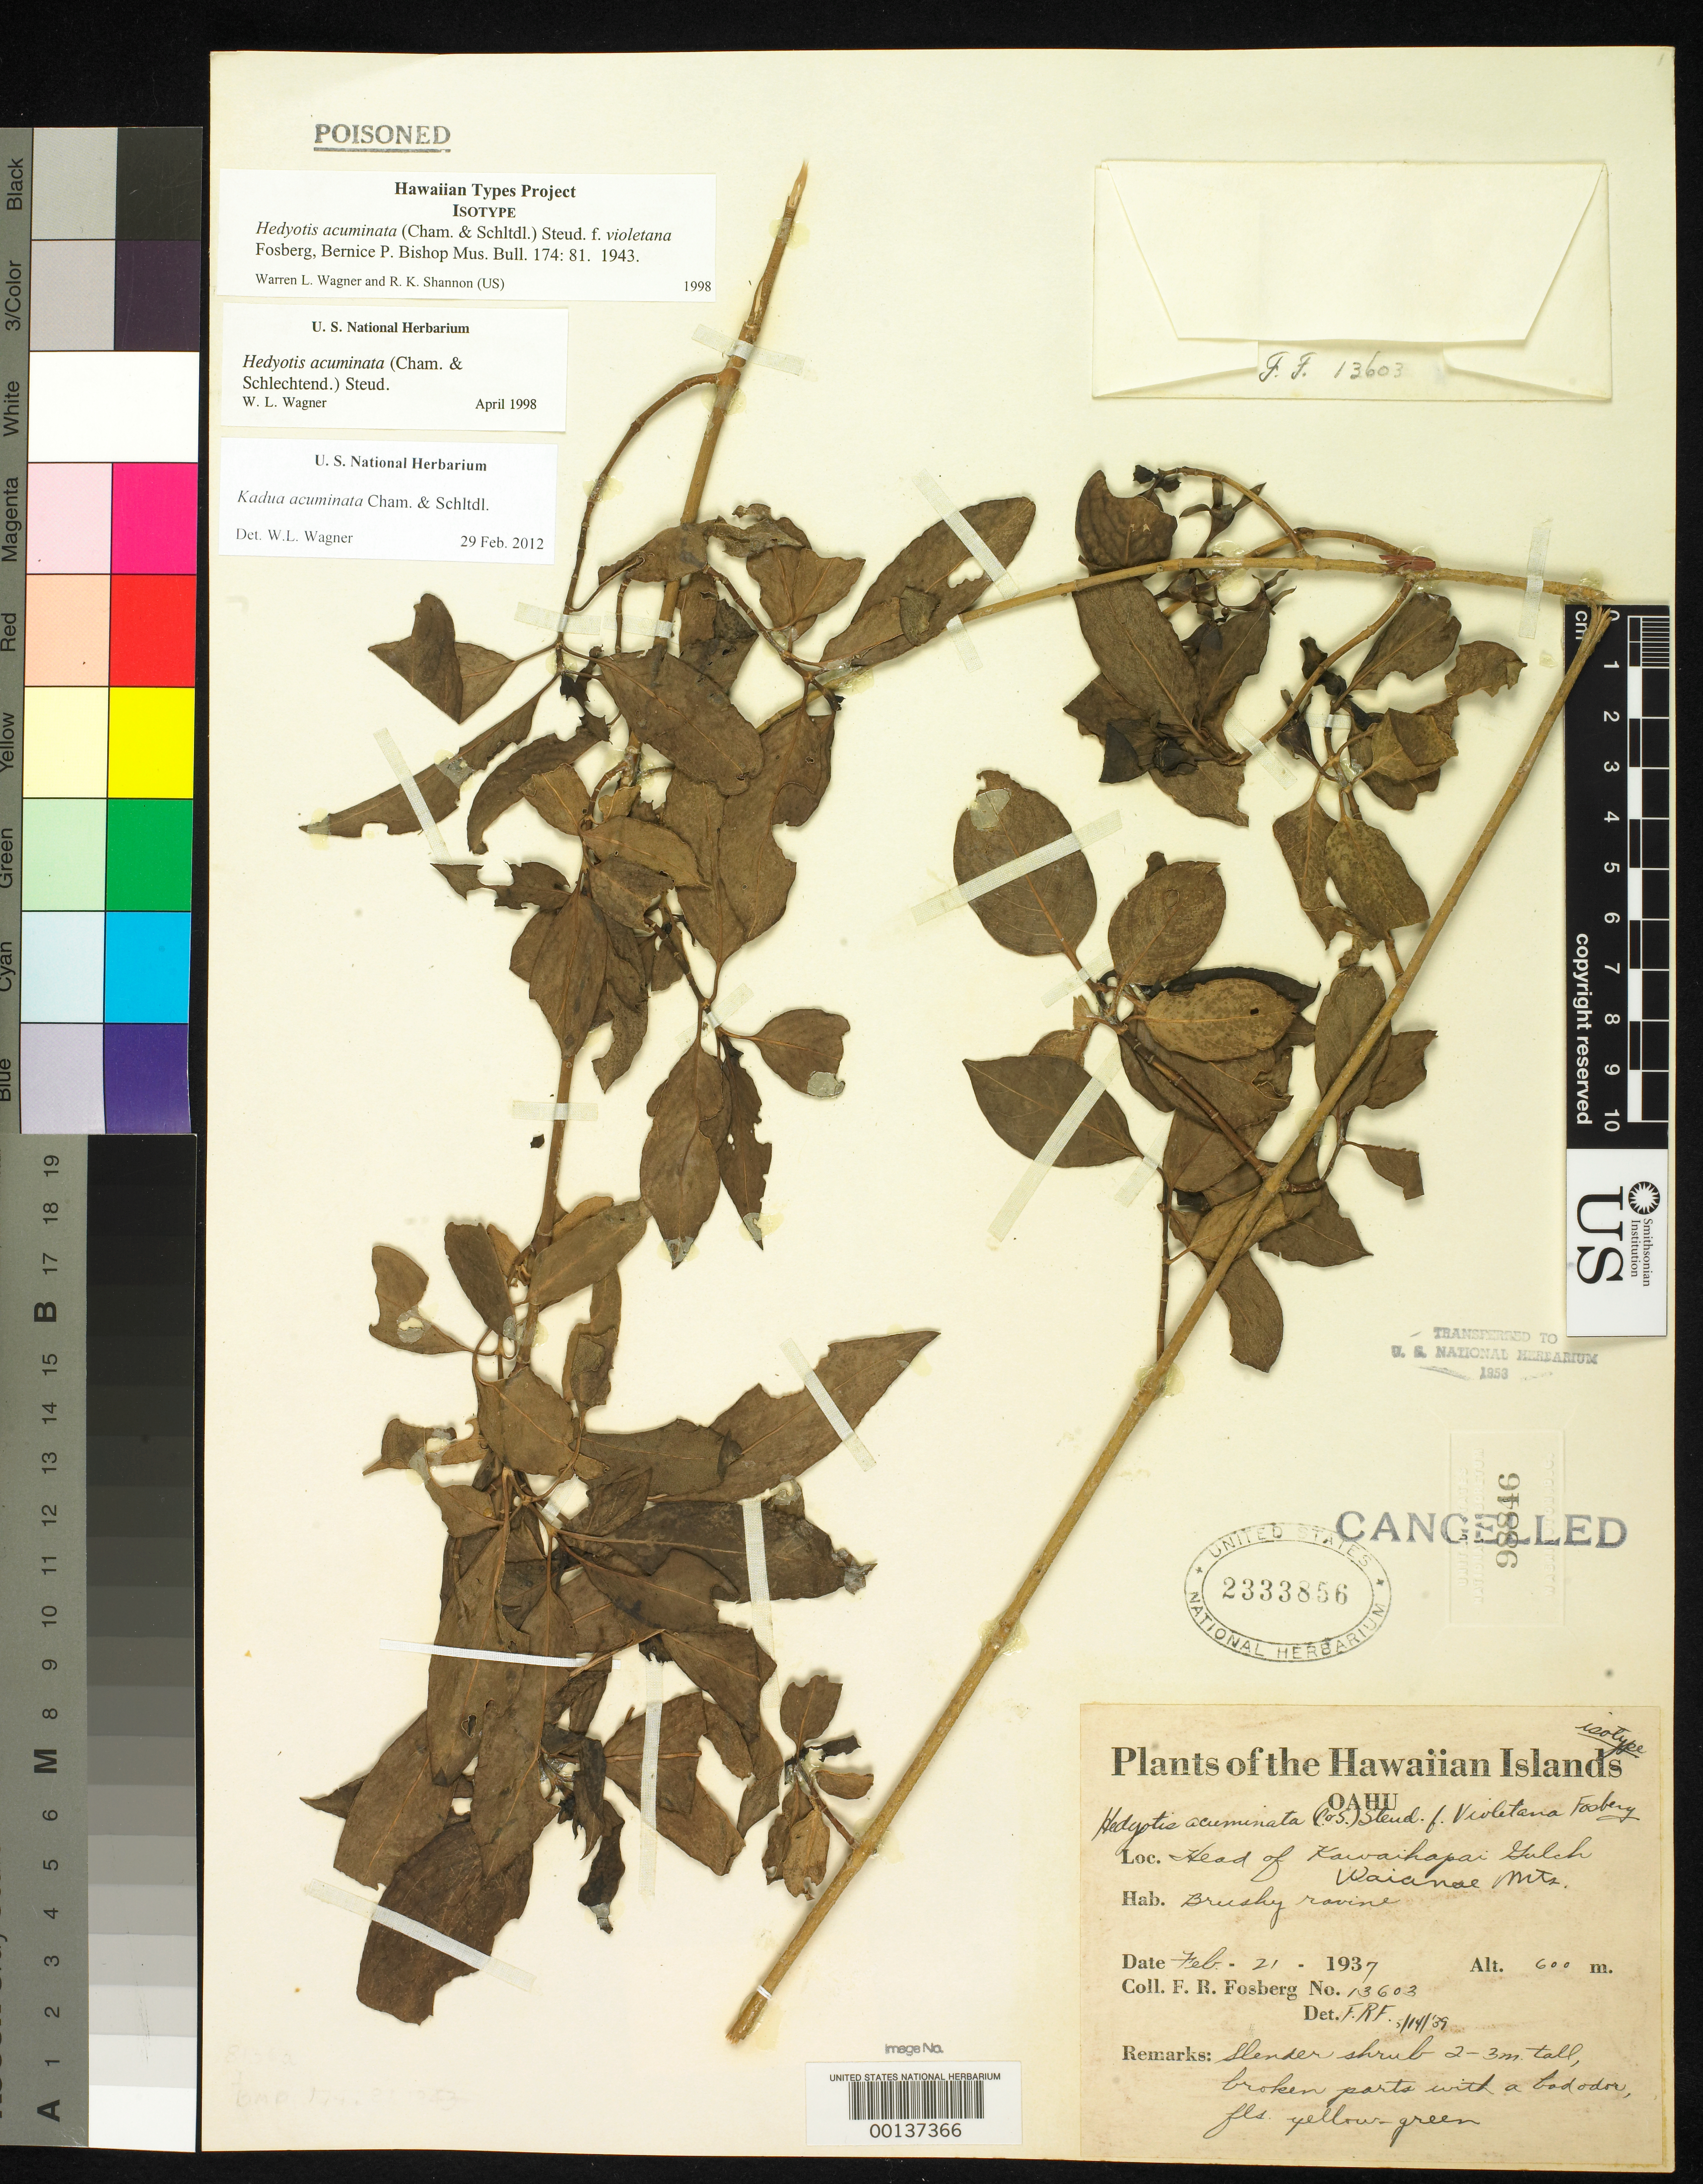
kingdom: Plantae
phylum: Tracheophyta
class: Magnoliopsida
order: Gentianales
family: Rubiaceae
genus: Hedyotis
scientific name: Hedyotis acuminata f. violetana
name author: Fosberg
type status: Isotype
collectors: F. R. Fosberg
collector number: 13603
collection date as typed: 21 Feb 1937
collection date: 1937-02-21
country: United States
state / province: Hawaii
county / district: Honolulu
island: Oahu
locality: Head of Kawaihapai Gulch, Waianae Mts.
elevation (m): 600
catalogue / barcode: US 2333856